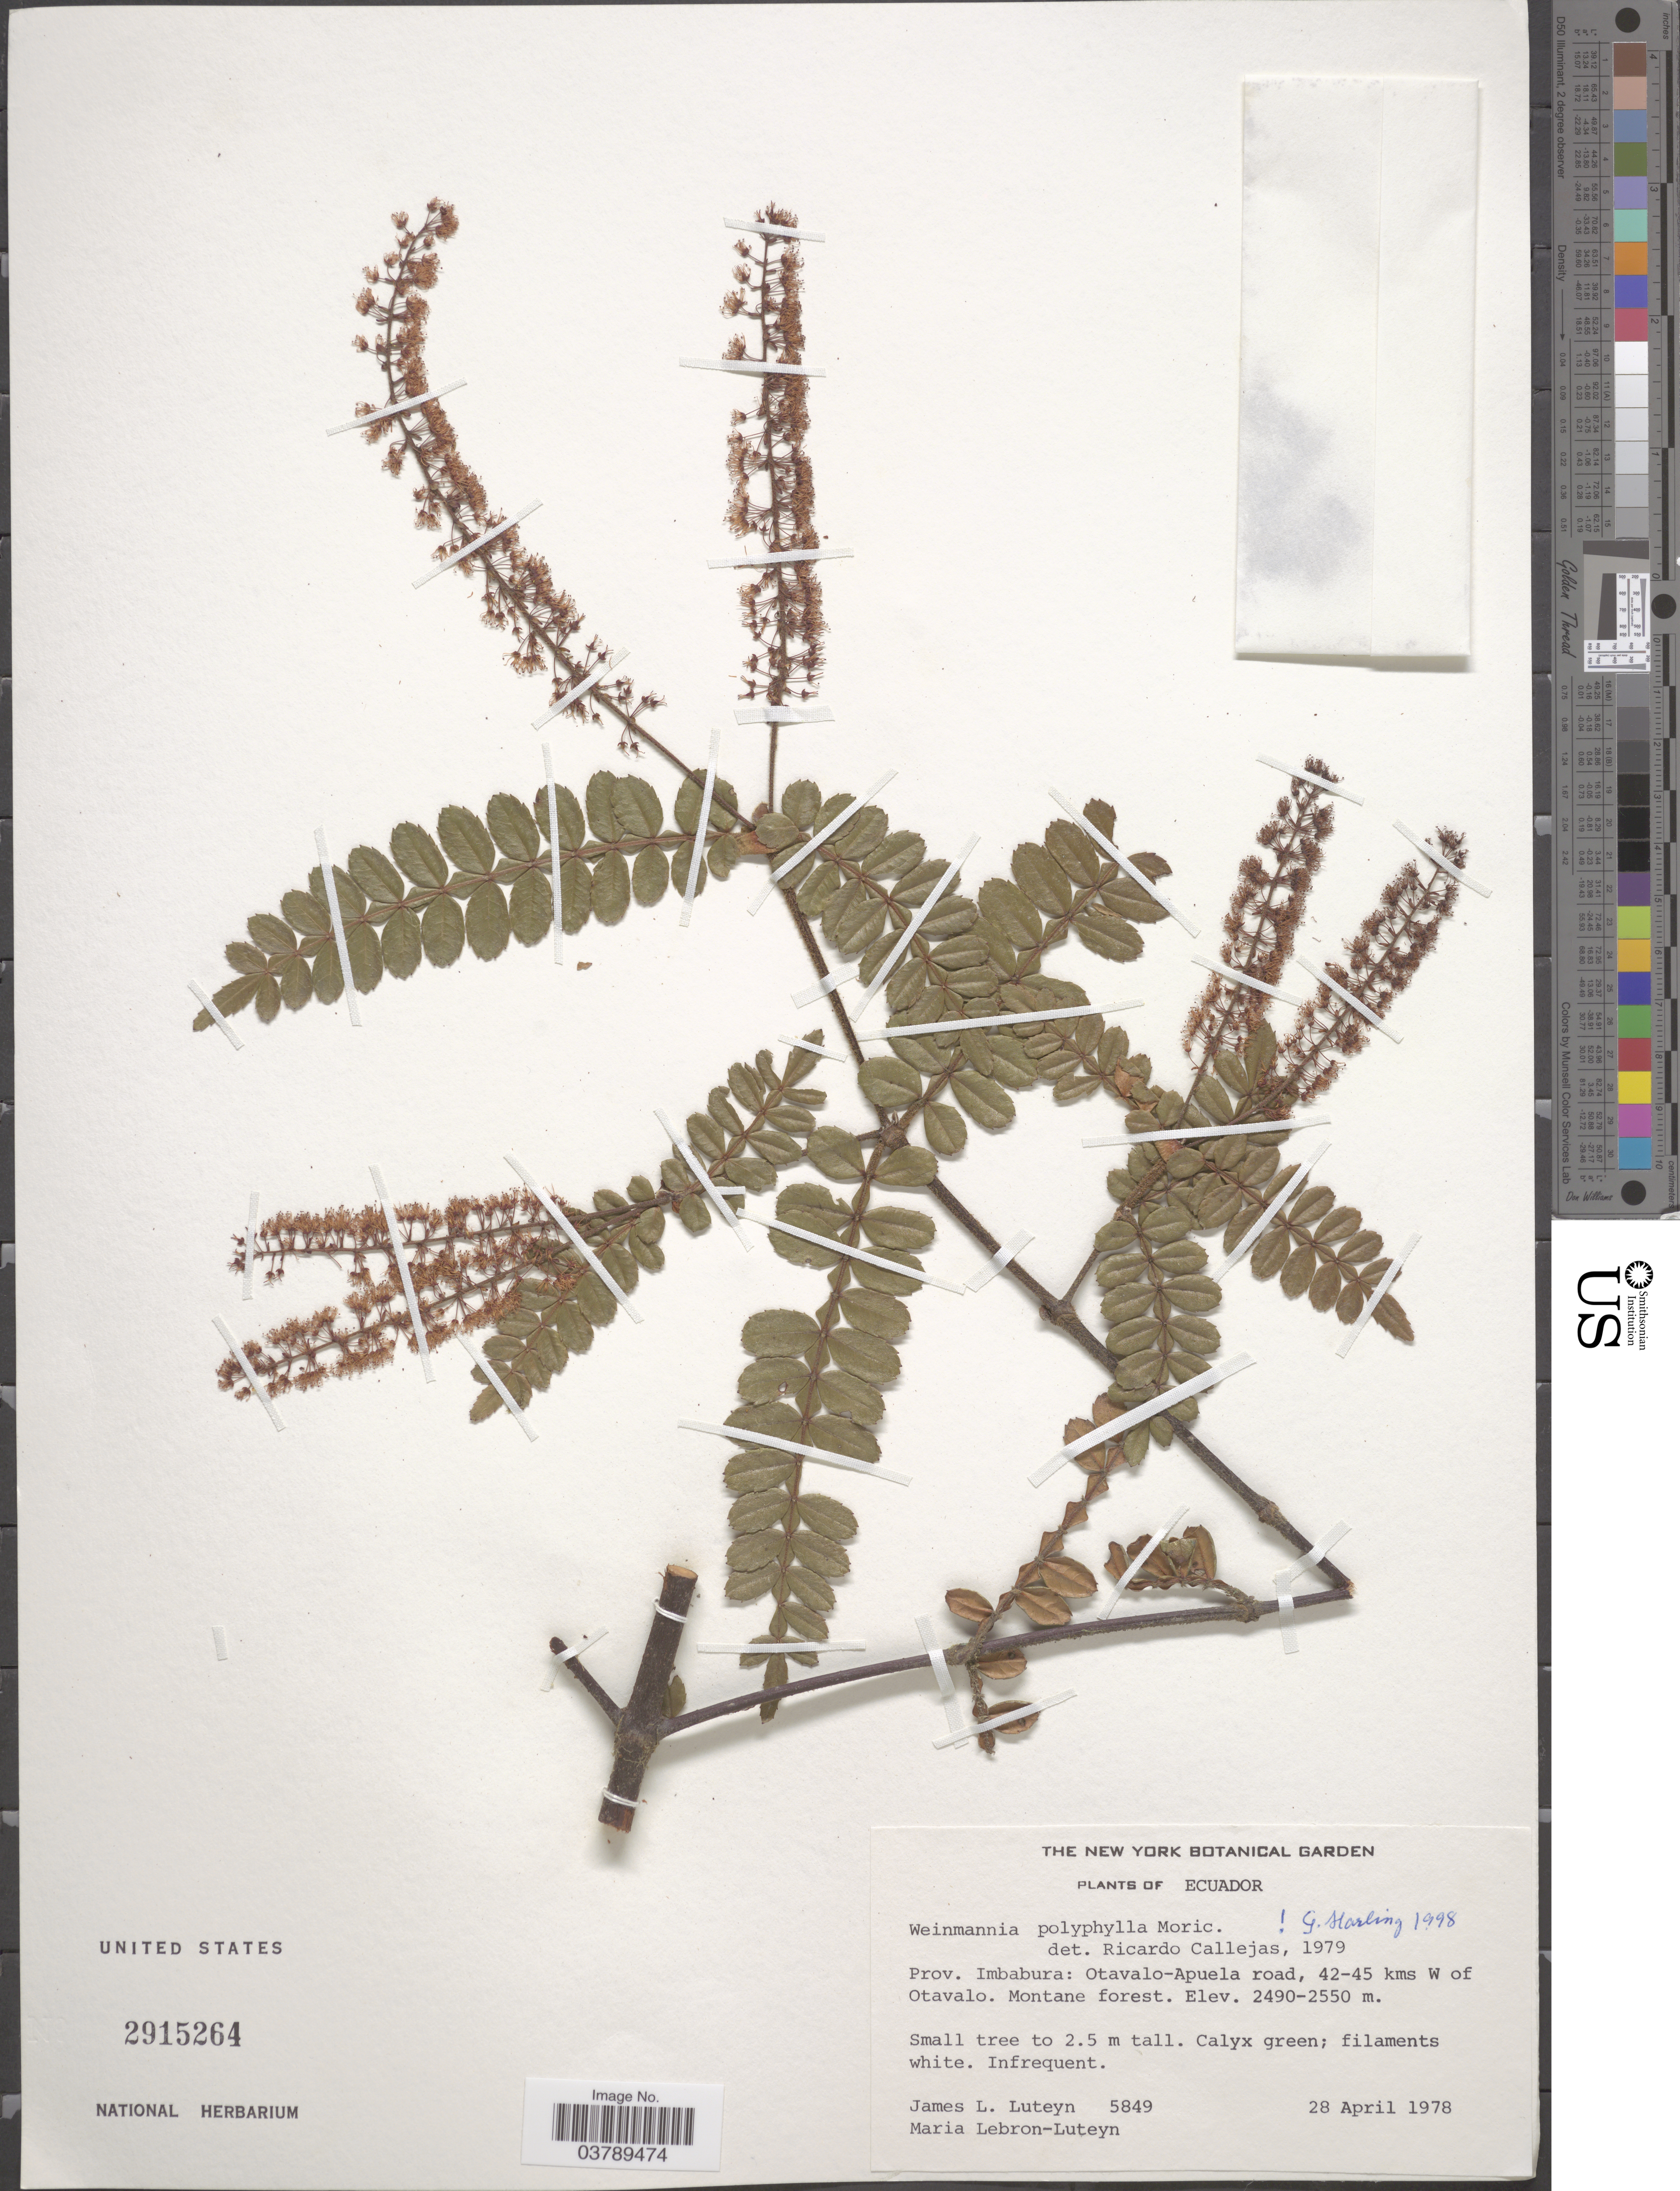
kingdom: Plantae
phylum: Tracheophyta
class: Magnoliopsida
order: Oxalidales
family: Cunoniaceae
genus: Weinmannia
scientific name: Weinmannia polyphylla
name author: Moric. ex DC.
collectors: J. L. Luteyn & M. L. Lebrón-Luteyn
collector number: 5849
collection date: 1978-04-28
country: Ecuador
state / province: Imbabura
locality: Otavalo-Apuela road, 42-45 kms W of Otavalo.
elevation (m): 2490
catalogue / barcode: US 2915264